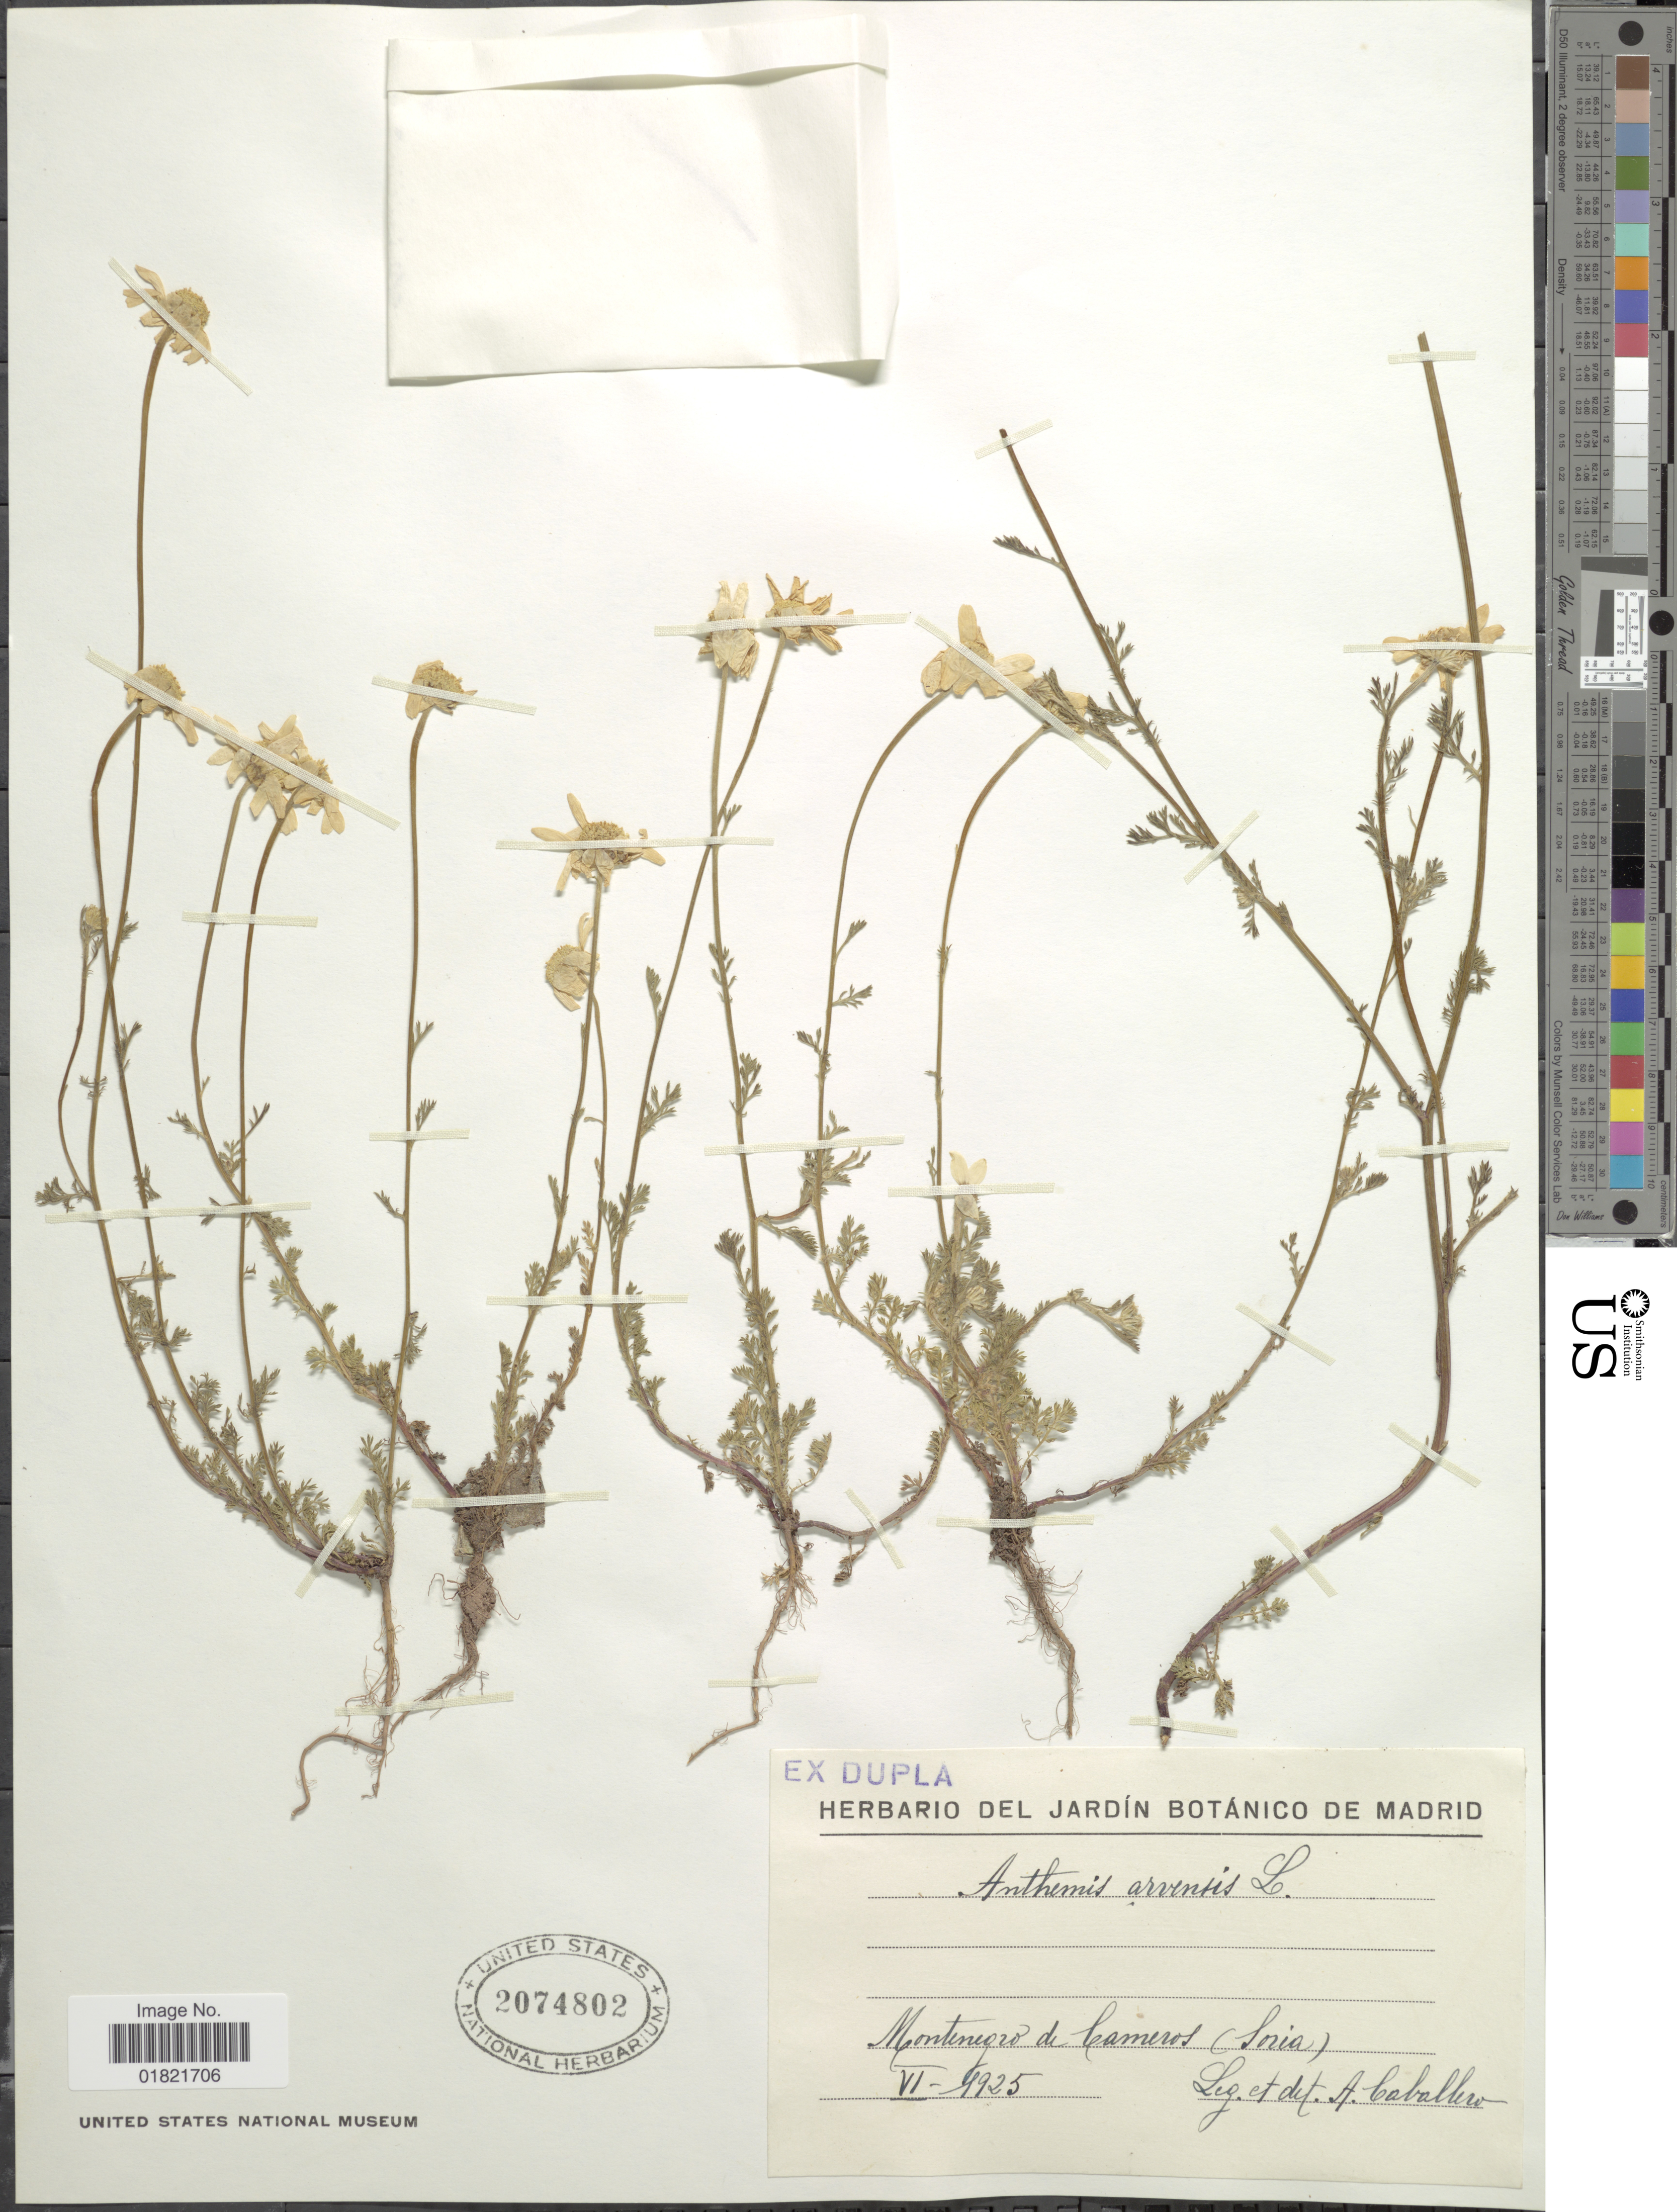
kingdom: Plantae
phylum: Tracheophyta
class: Magnoliopsida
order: Asterales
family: Asteraceae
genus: Anthemis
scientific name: Anthemis arvensis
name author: L.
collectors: A. Caballero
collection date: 1925-06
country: Spain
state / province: Castilla y León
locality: Montenegro de Cameros (Soria)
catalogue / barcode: US 2074802